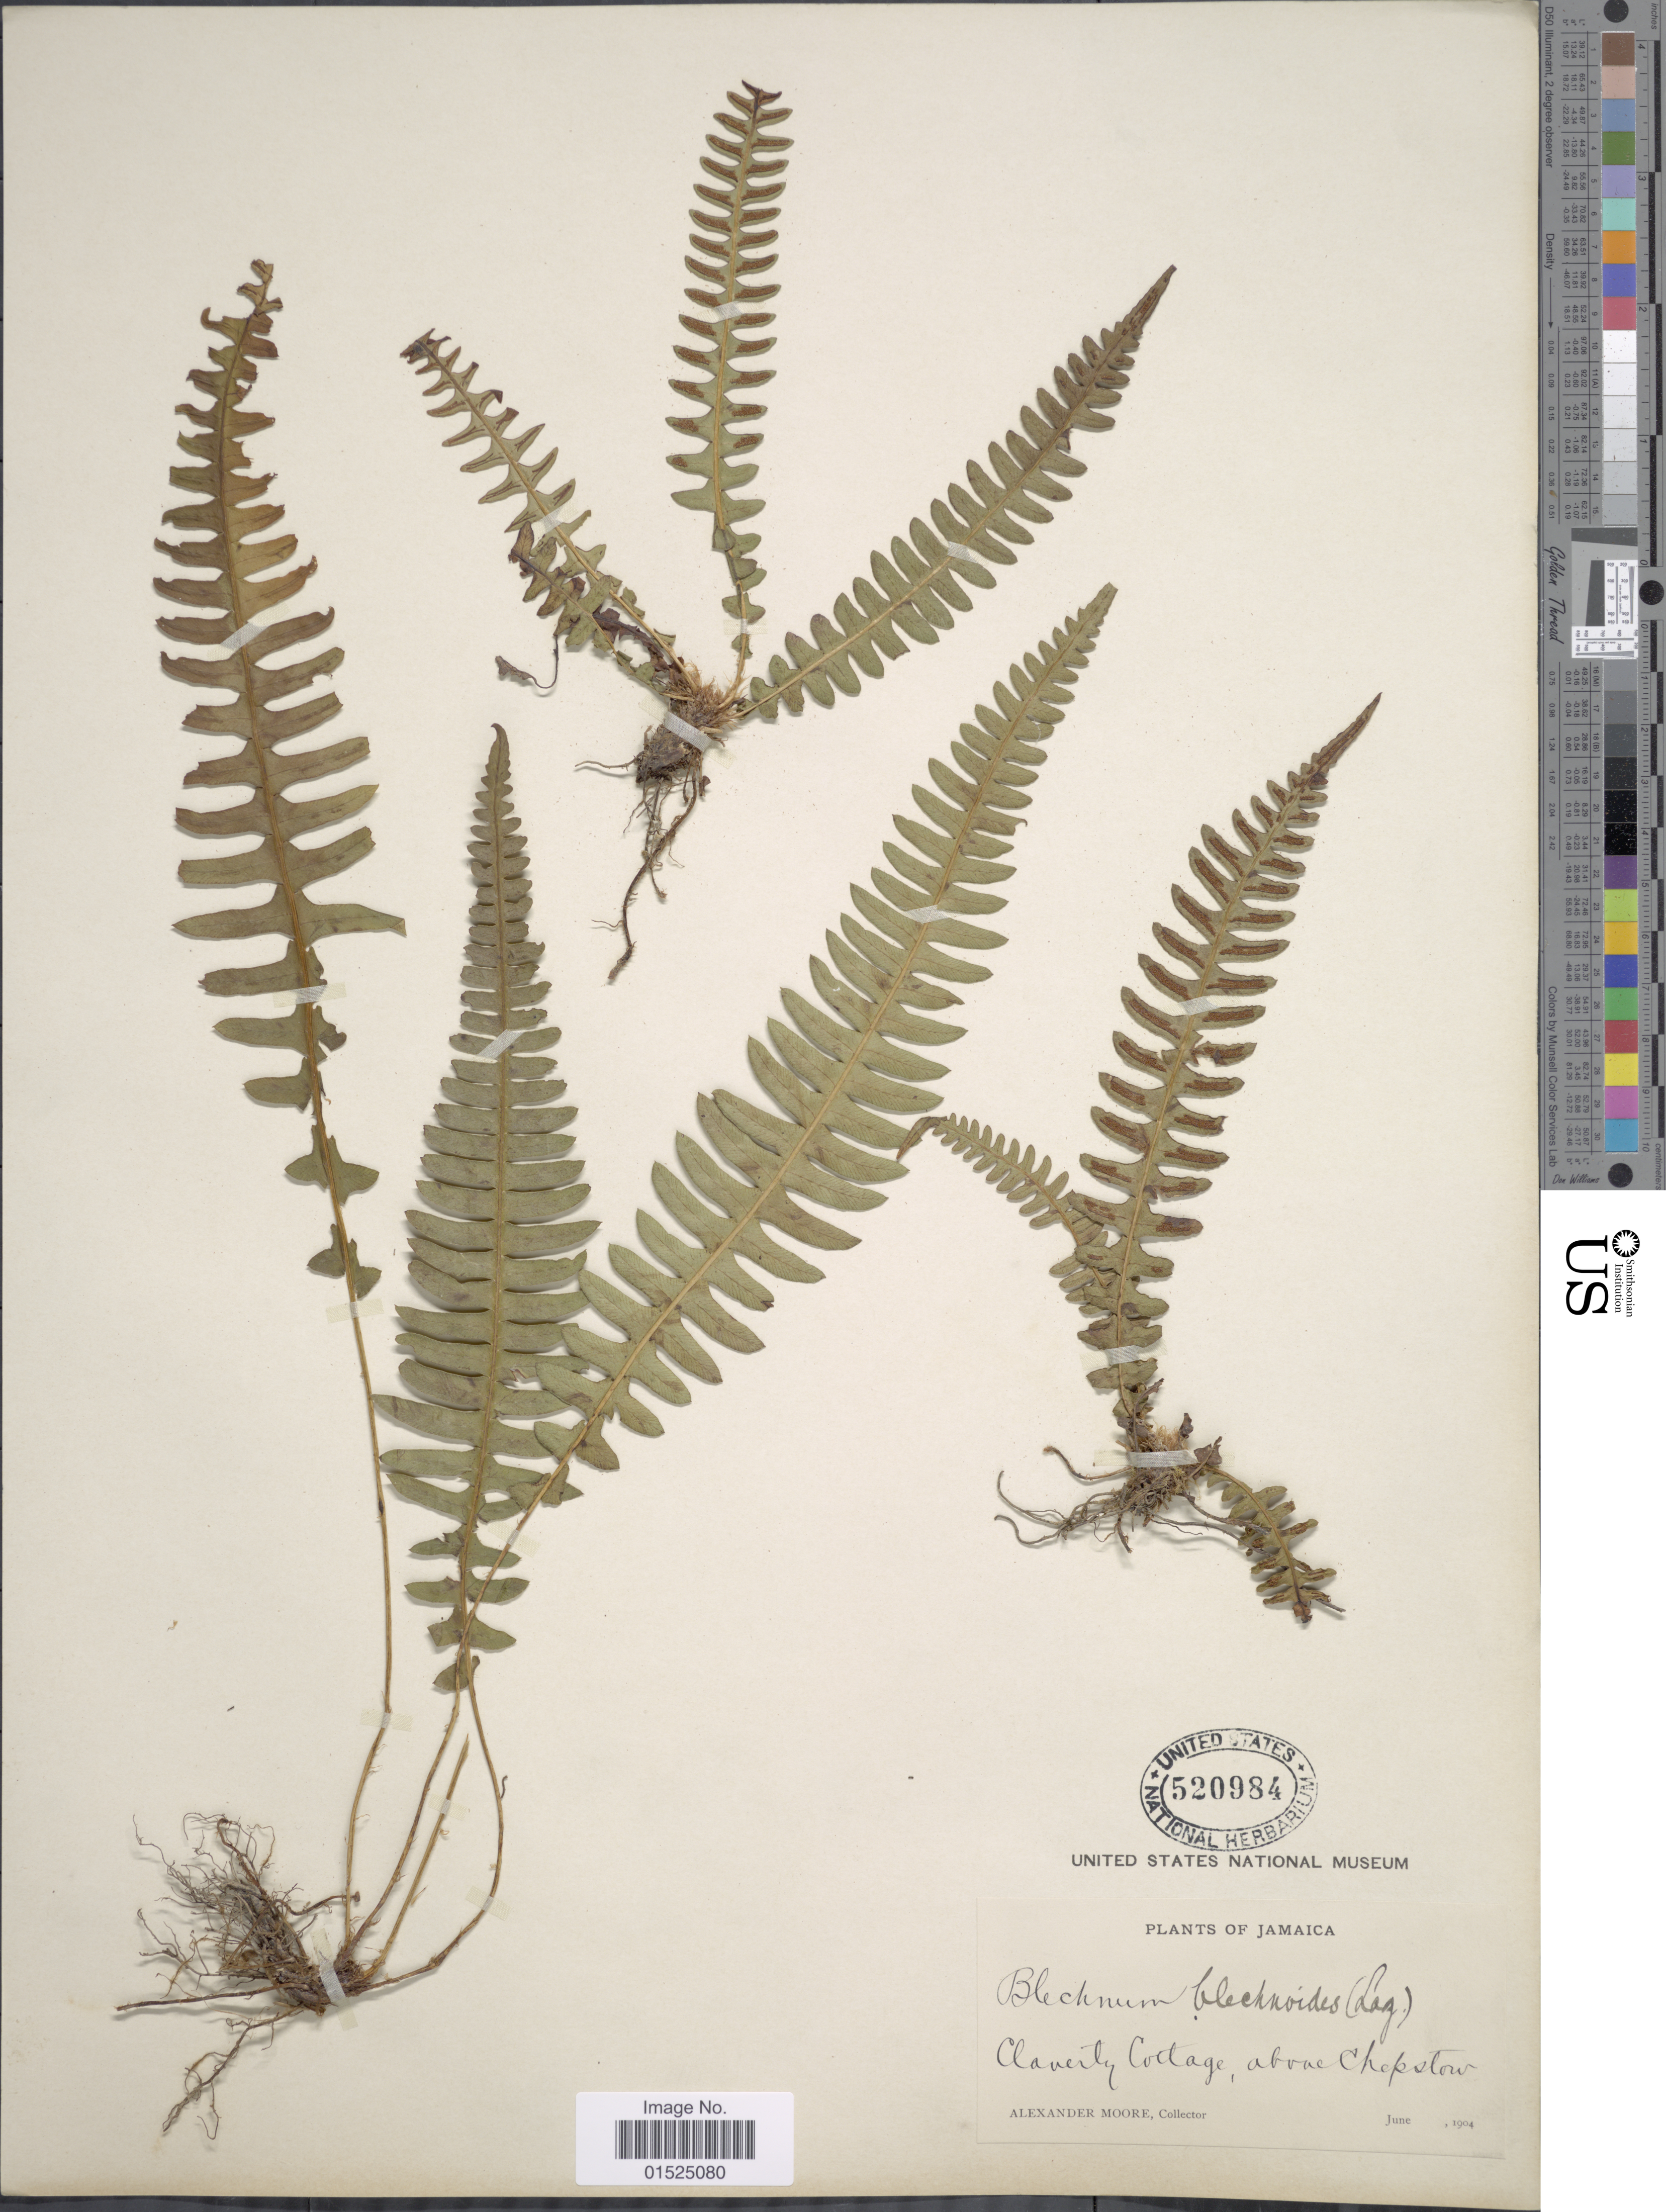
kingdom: Plantae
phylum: Tracheophyta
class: Polypodiopsida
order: Polypodiales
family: Blechnaceae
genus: Blechnum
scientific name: Blechnum unilaterale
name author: Sw.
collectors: A. Moore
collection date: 1904-06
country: Jamaica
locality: Claverty cottage, above Chepstow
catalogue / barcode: US 520984